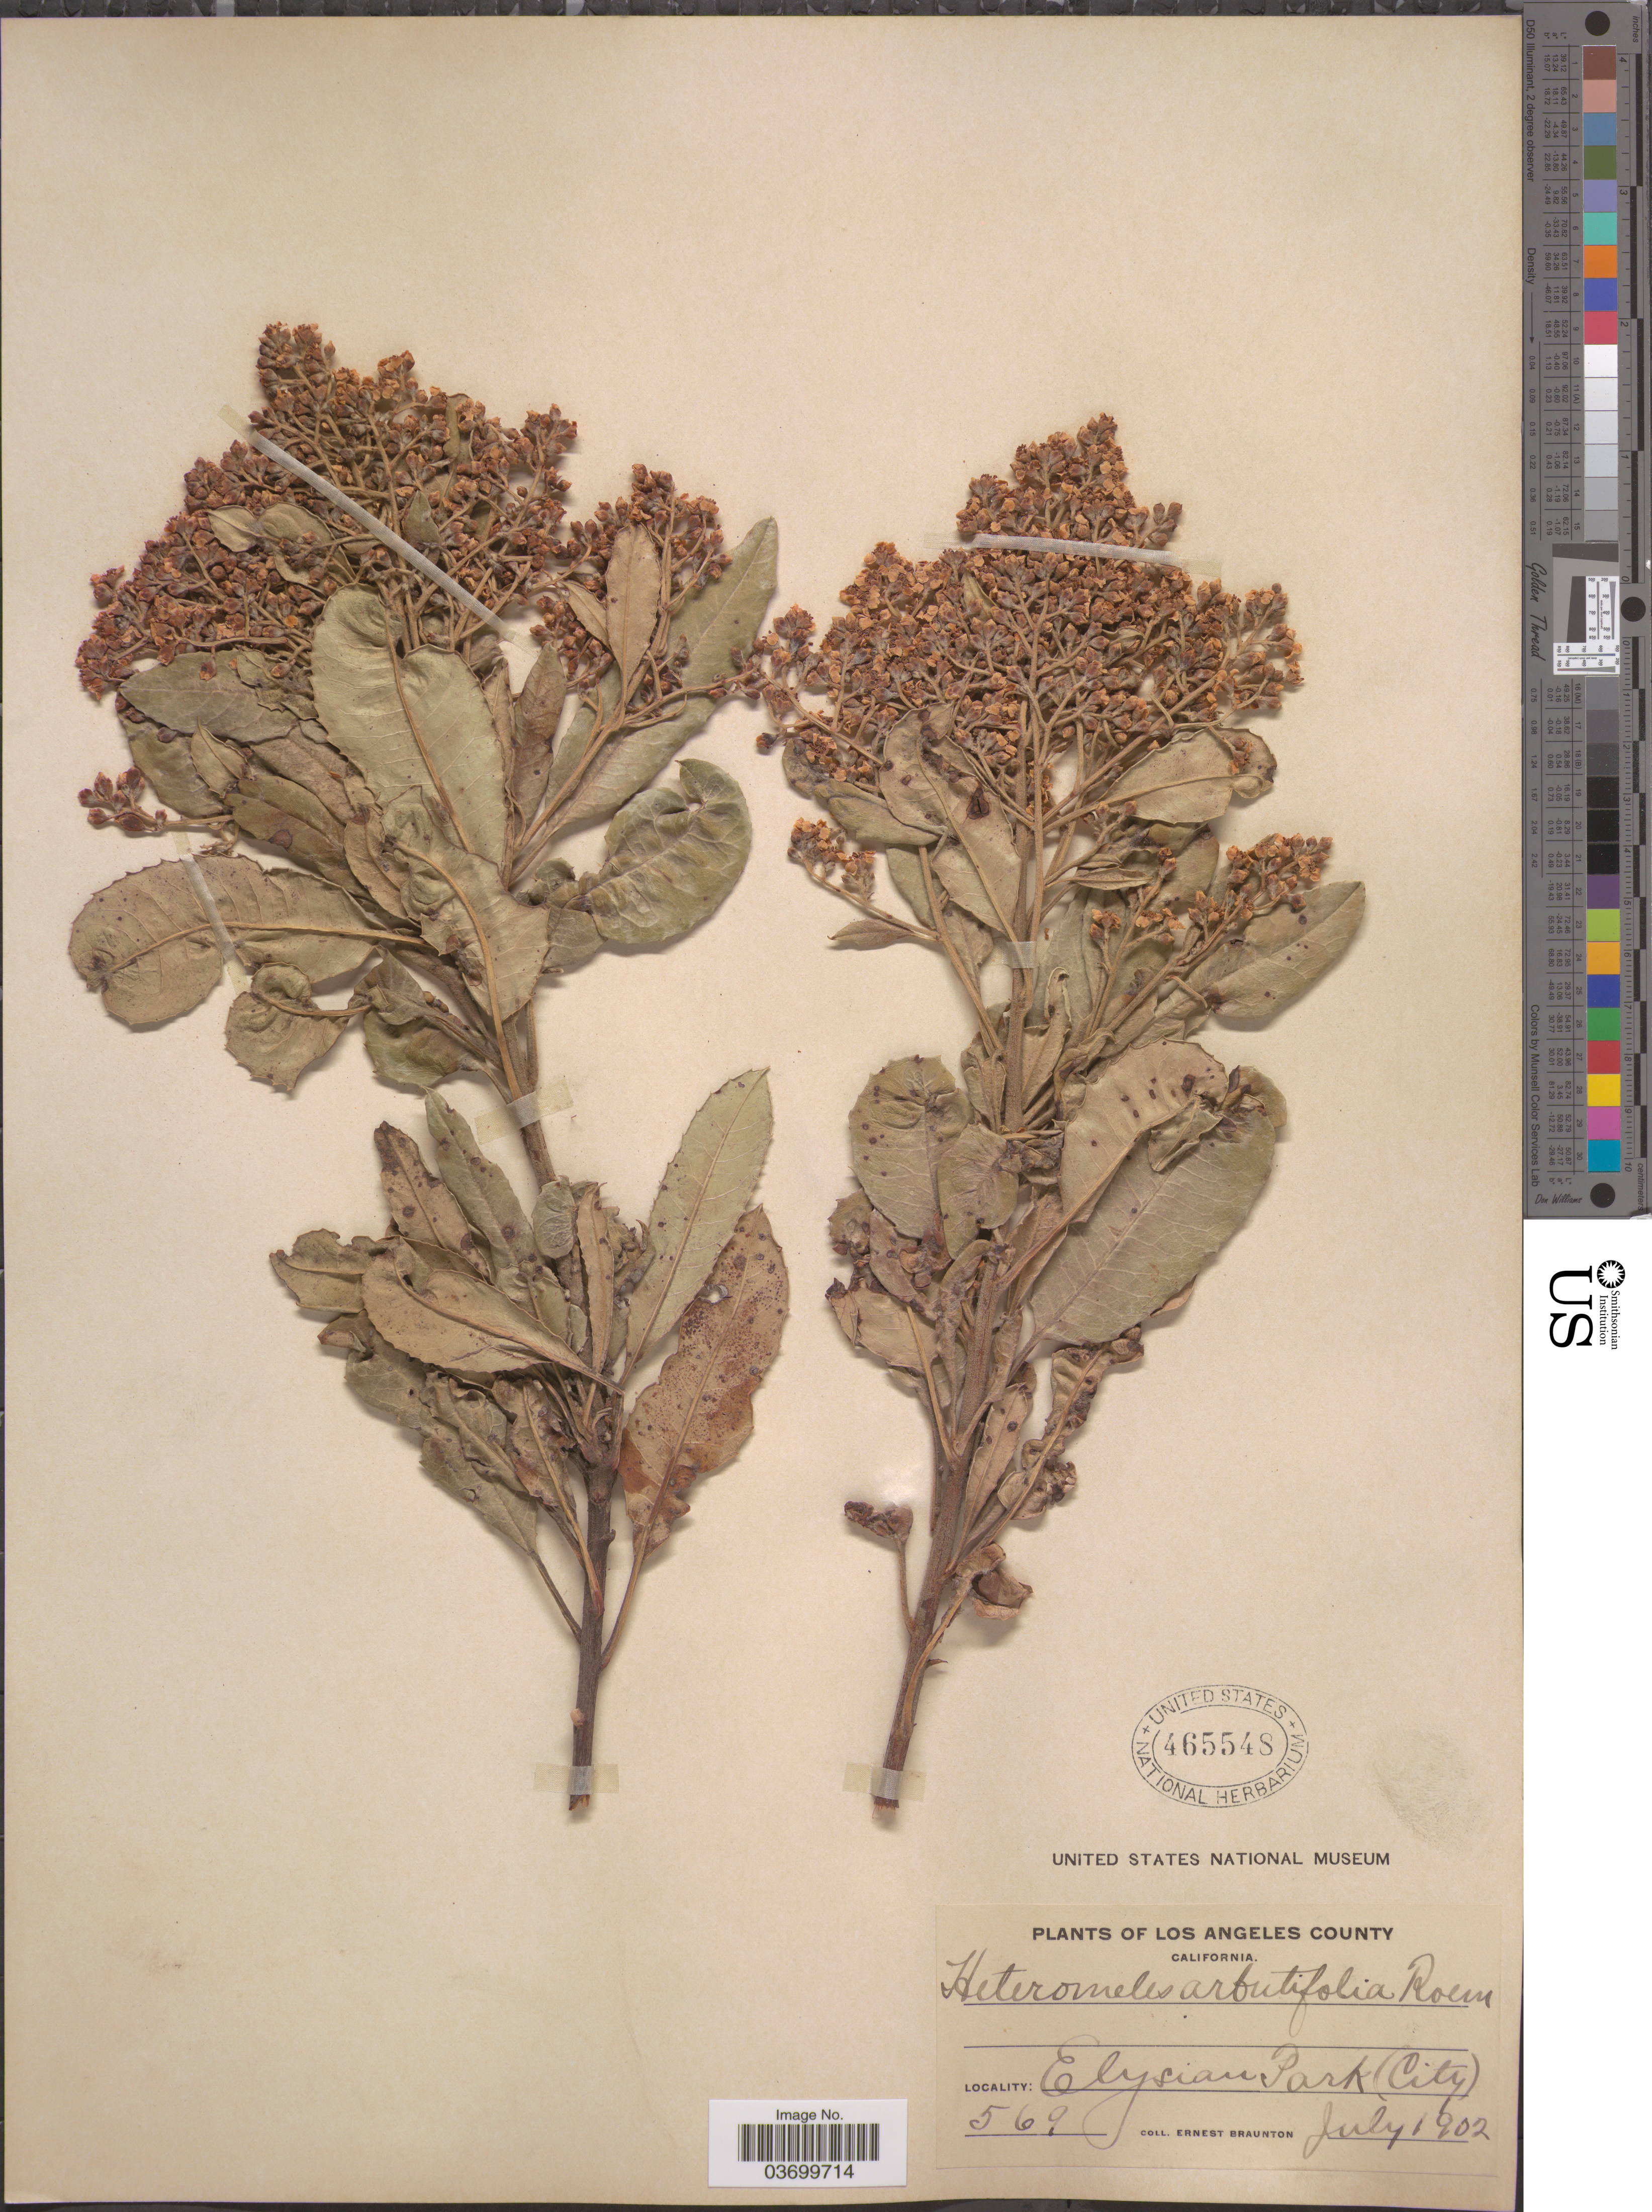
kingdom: Plantae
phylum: Tracheophyta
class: Magnoliopsida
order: Rosales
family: Rosaceae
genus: Heteromeles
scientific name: Heteromeles arbutifolia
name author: (Lindl.) Roemer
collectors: E. Braunton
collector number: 569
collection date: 1902-07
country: United States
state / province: California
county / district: Los Angeles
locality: Los Angeles County. Elysian Park (City).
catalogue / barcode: US 465548